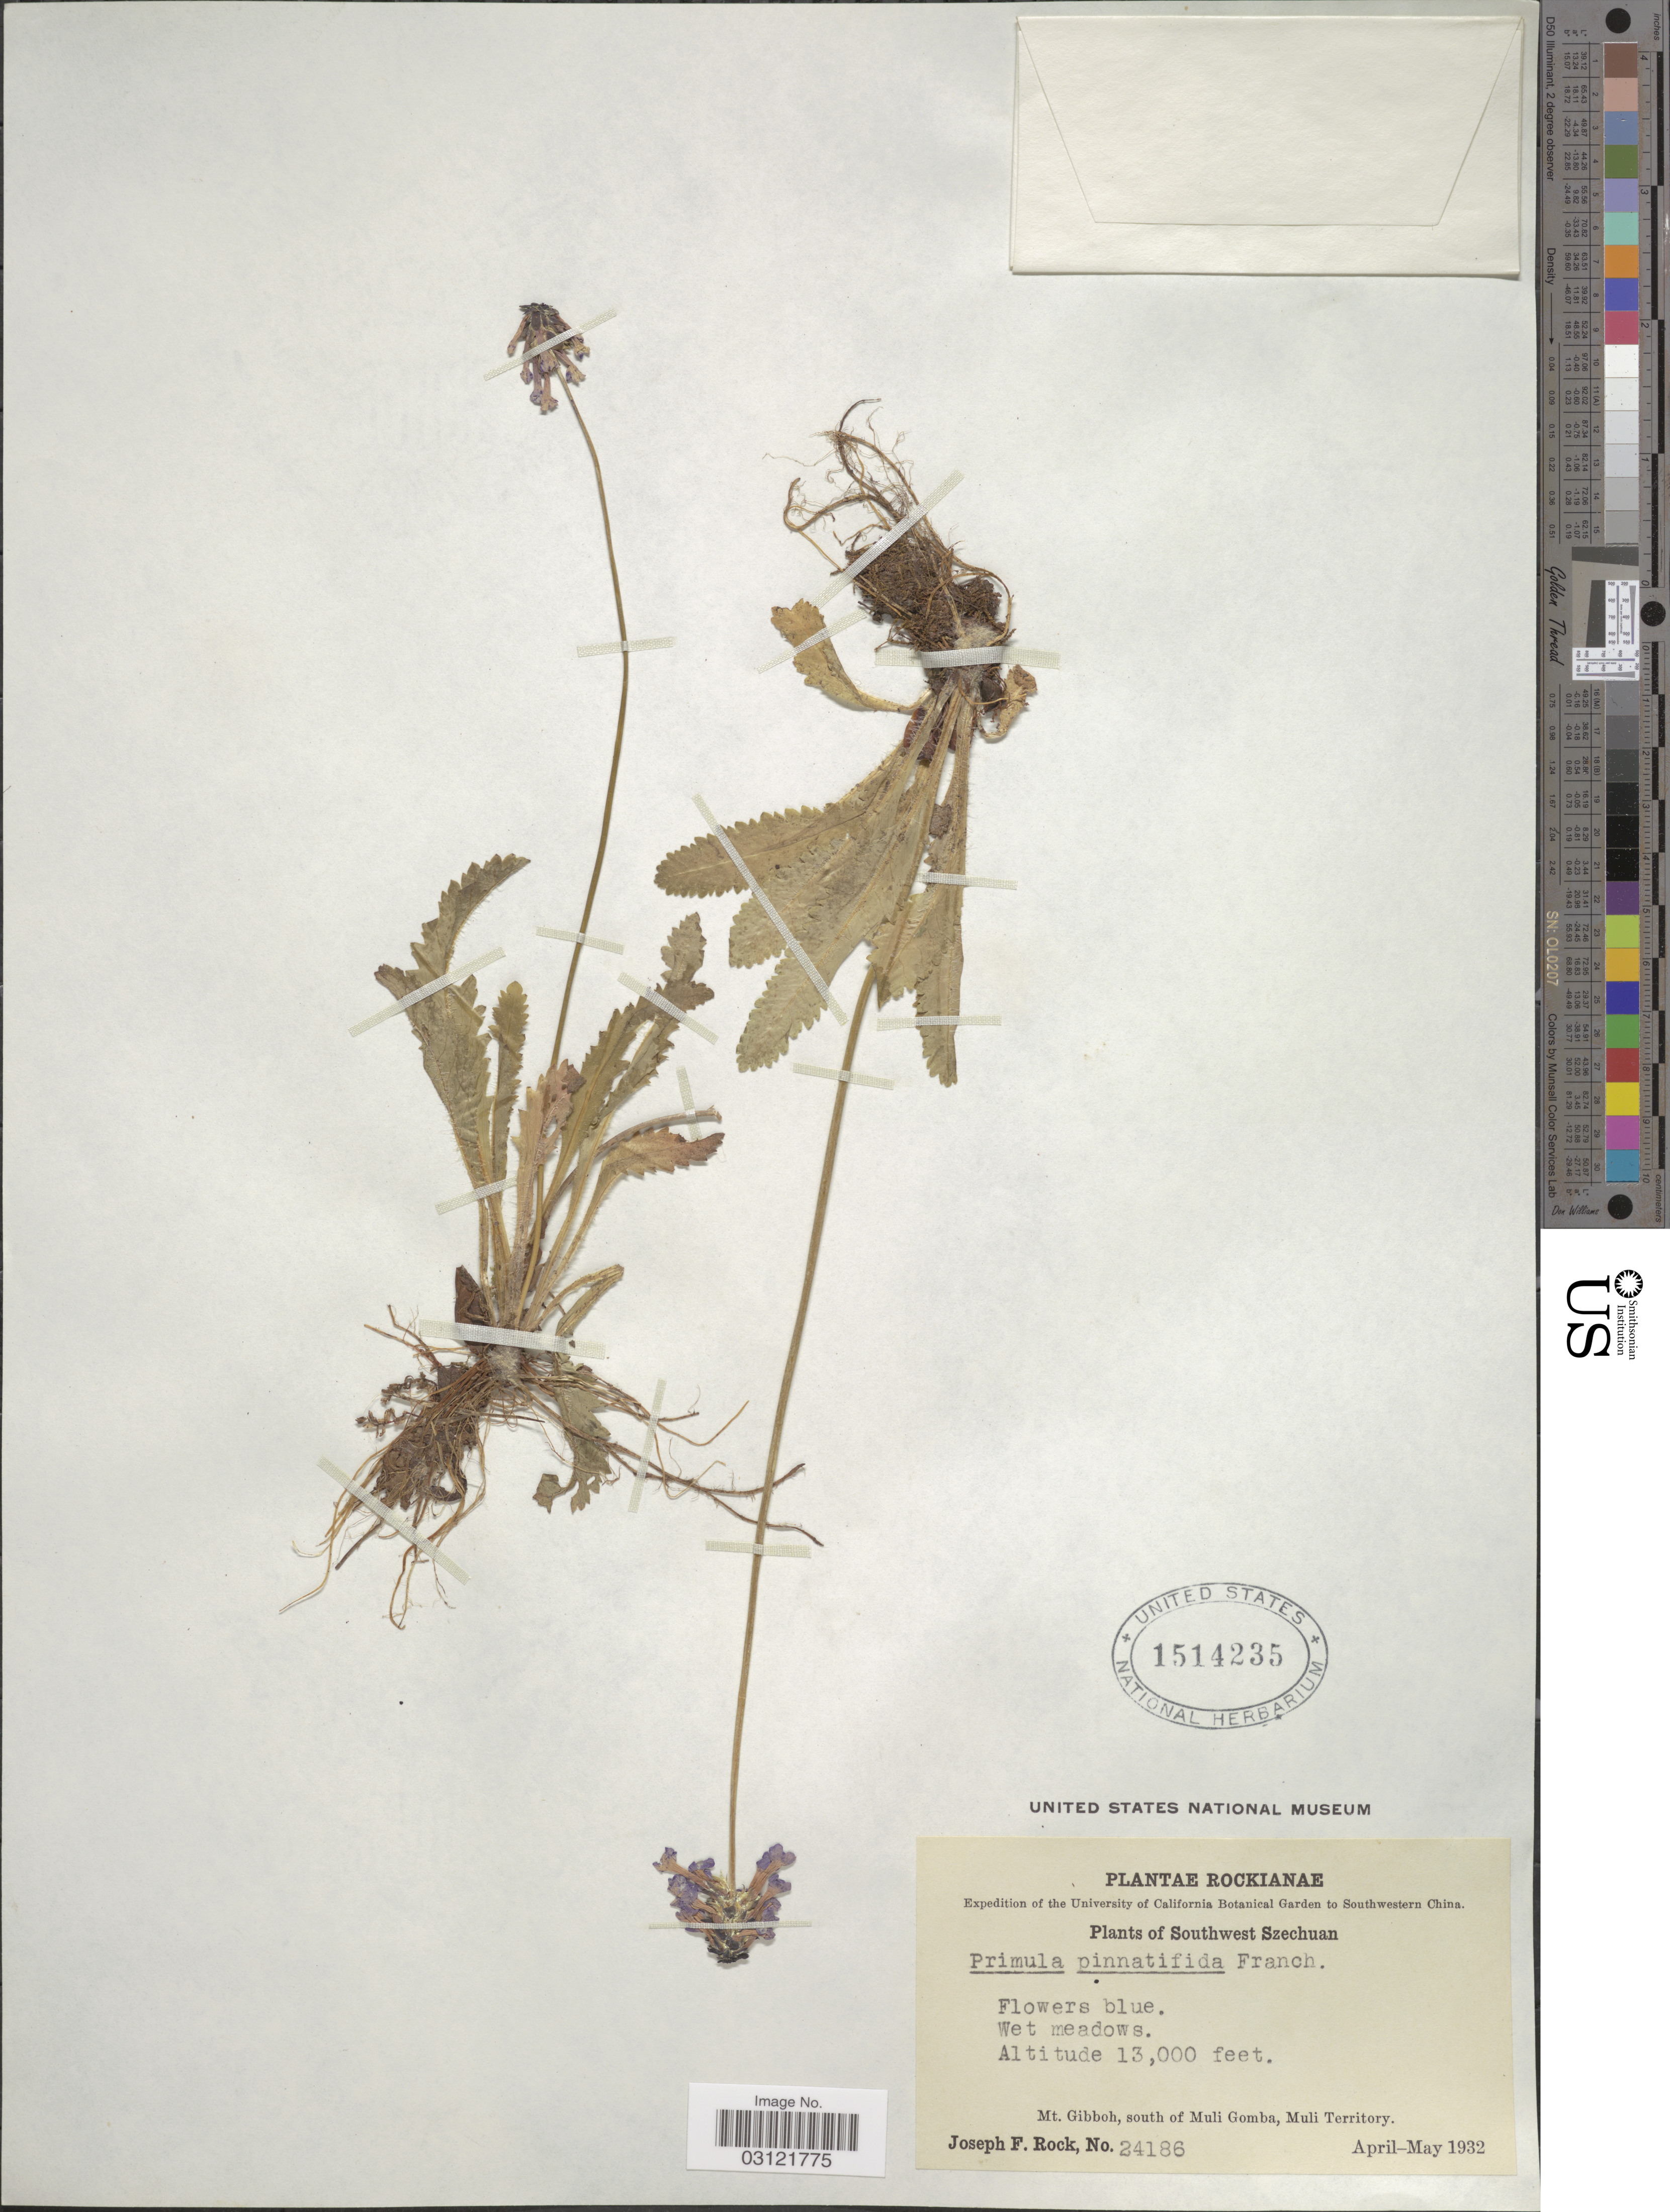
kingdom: Plantae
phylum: Tracheophyta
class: Magnoliopsida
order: Ericales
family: Primulaceae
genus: Primula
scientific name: Primula pinnatifida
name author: Franch.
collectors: J. F. Rock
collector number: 24186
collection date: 1932-04/1932-05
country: China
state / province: Sichuan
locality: Southwestern China. Southwest Szechuan. Mt. Gibboh, south of Muli Gomba, Muli Territory.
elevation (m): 3962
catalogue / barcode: US 1514235